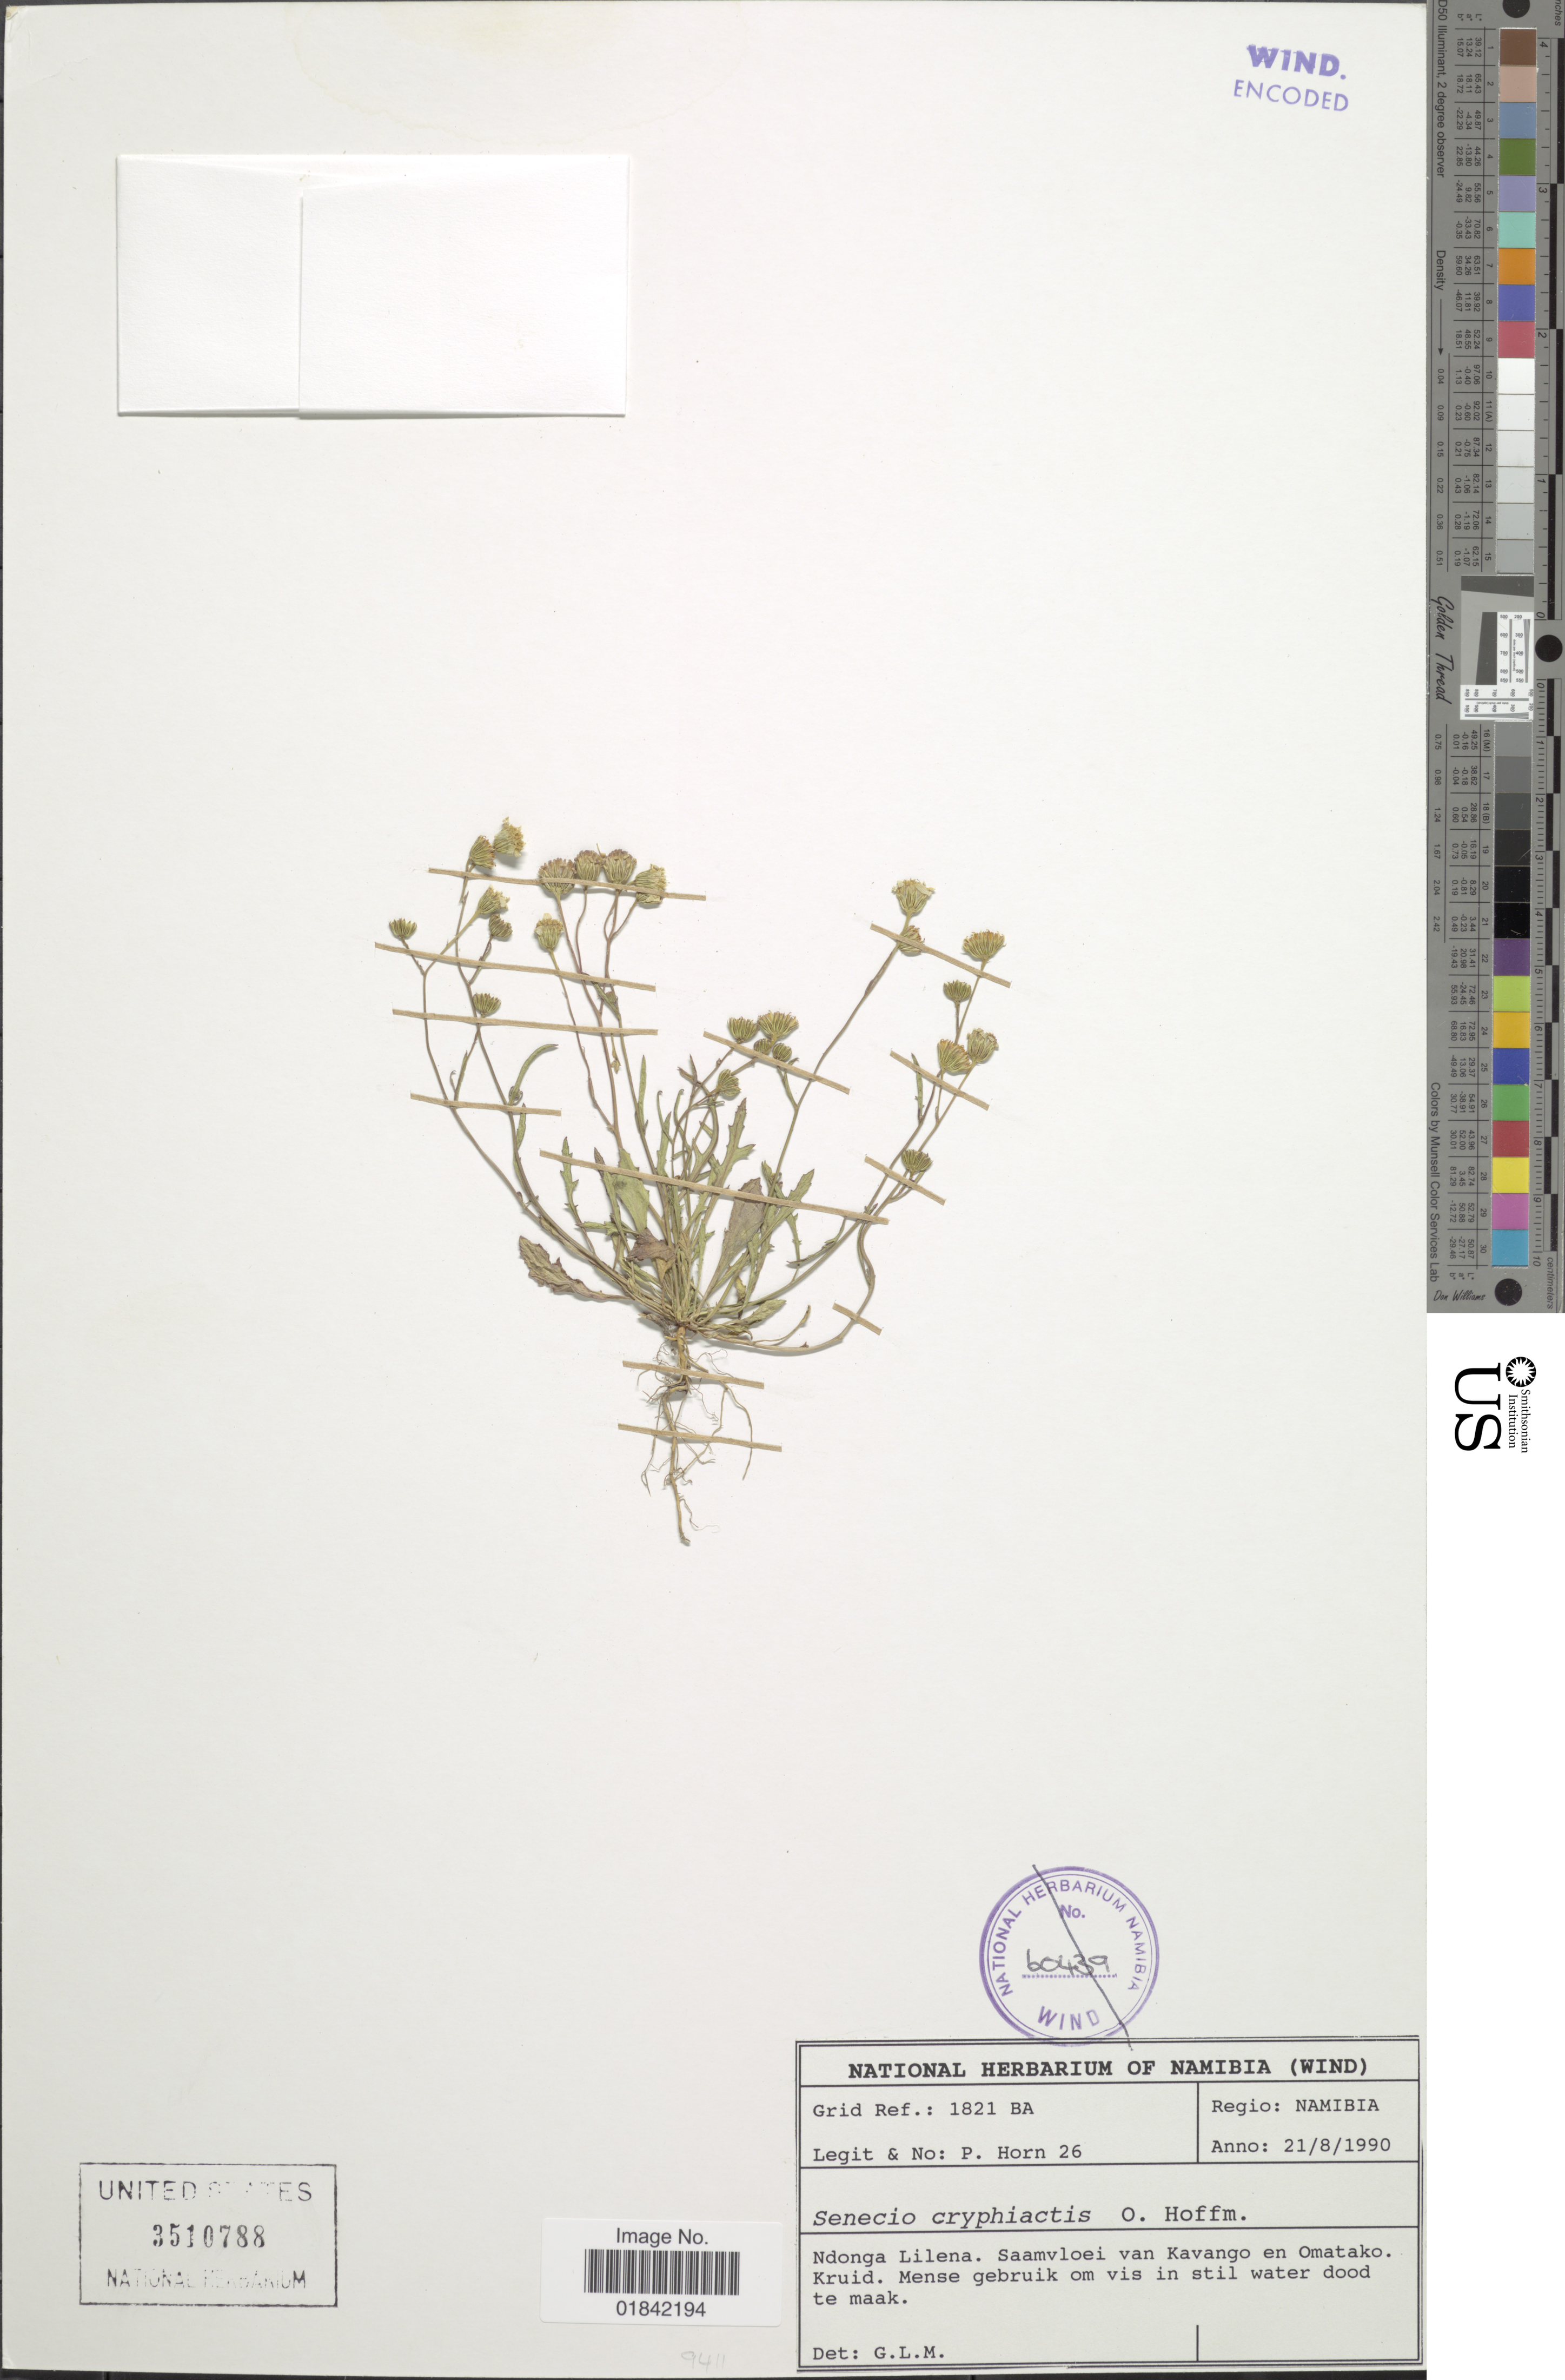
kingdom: Plantae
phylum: Tracheophyta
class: Magnoliopsida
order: Asterales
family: Asteraceae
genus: Senecio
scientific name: Senecio cryphiactis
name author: O. Hoffm.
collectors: P. Horn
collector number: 26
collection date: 1990-08-21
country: Namibia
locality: Ndonga Lilena, Saamvloei van Kavango en Omatako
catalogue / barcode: US 3510788